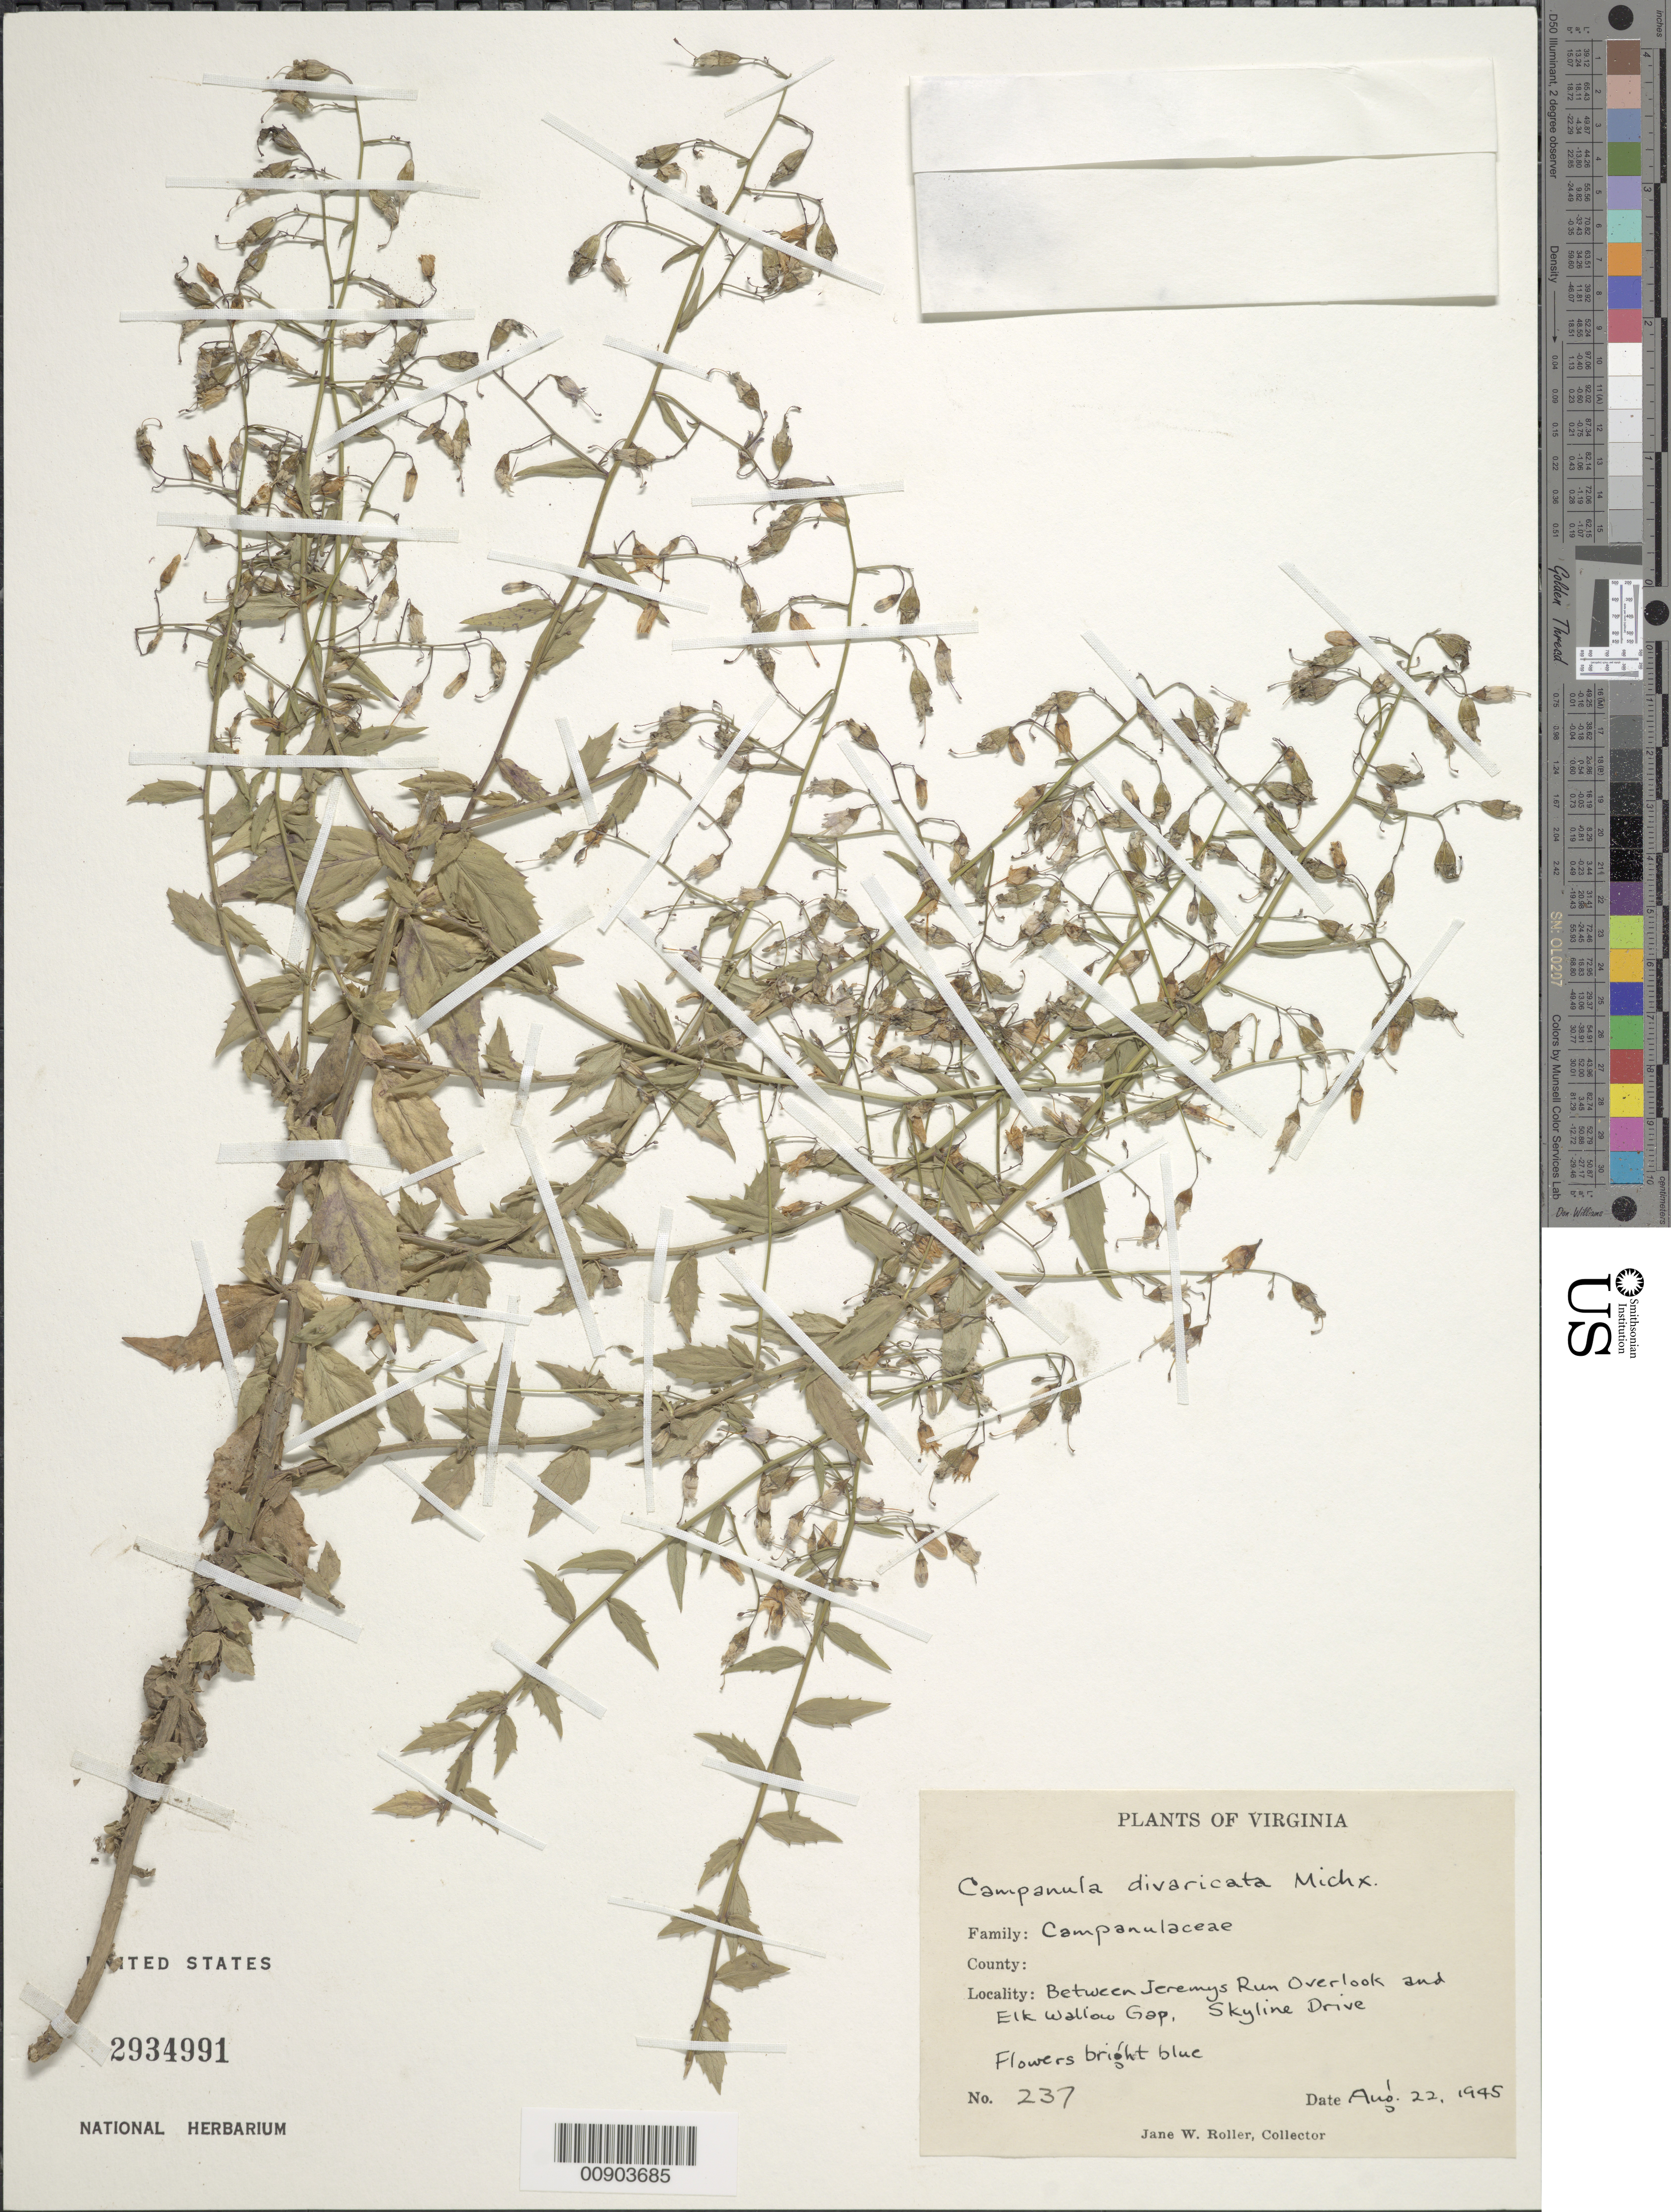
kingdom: Plantae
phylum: Tracheophyta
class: Magnoliopsida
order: Asterales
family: Campanulaceae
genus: Campanula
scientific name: Campanula divaricata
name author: Michx.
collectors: J. W. Roller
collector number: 237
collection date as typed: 22 Aug 1945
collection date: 1945-08-22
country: United States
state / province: Virginia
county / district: Rappahannock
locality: Between Jeremys Run Overlook and Elk Wallow Gap. Skyline Drive.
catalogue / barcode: US 2934991